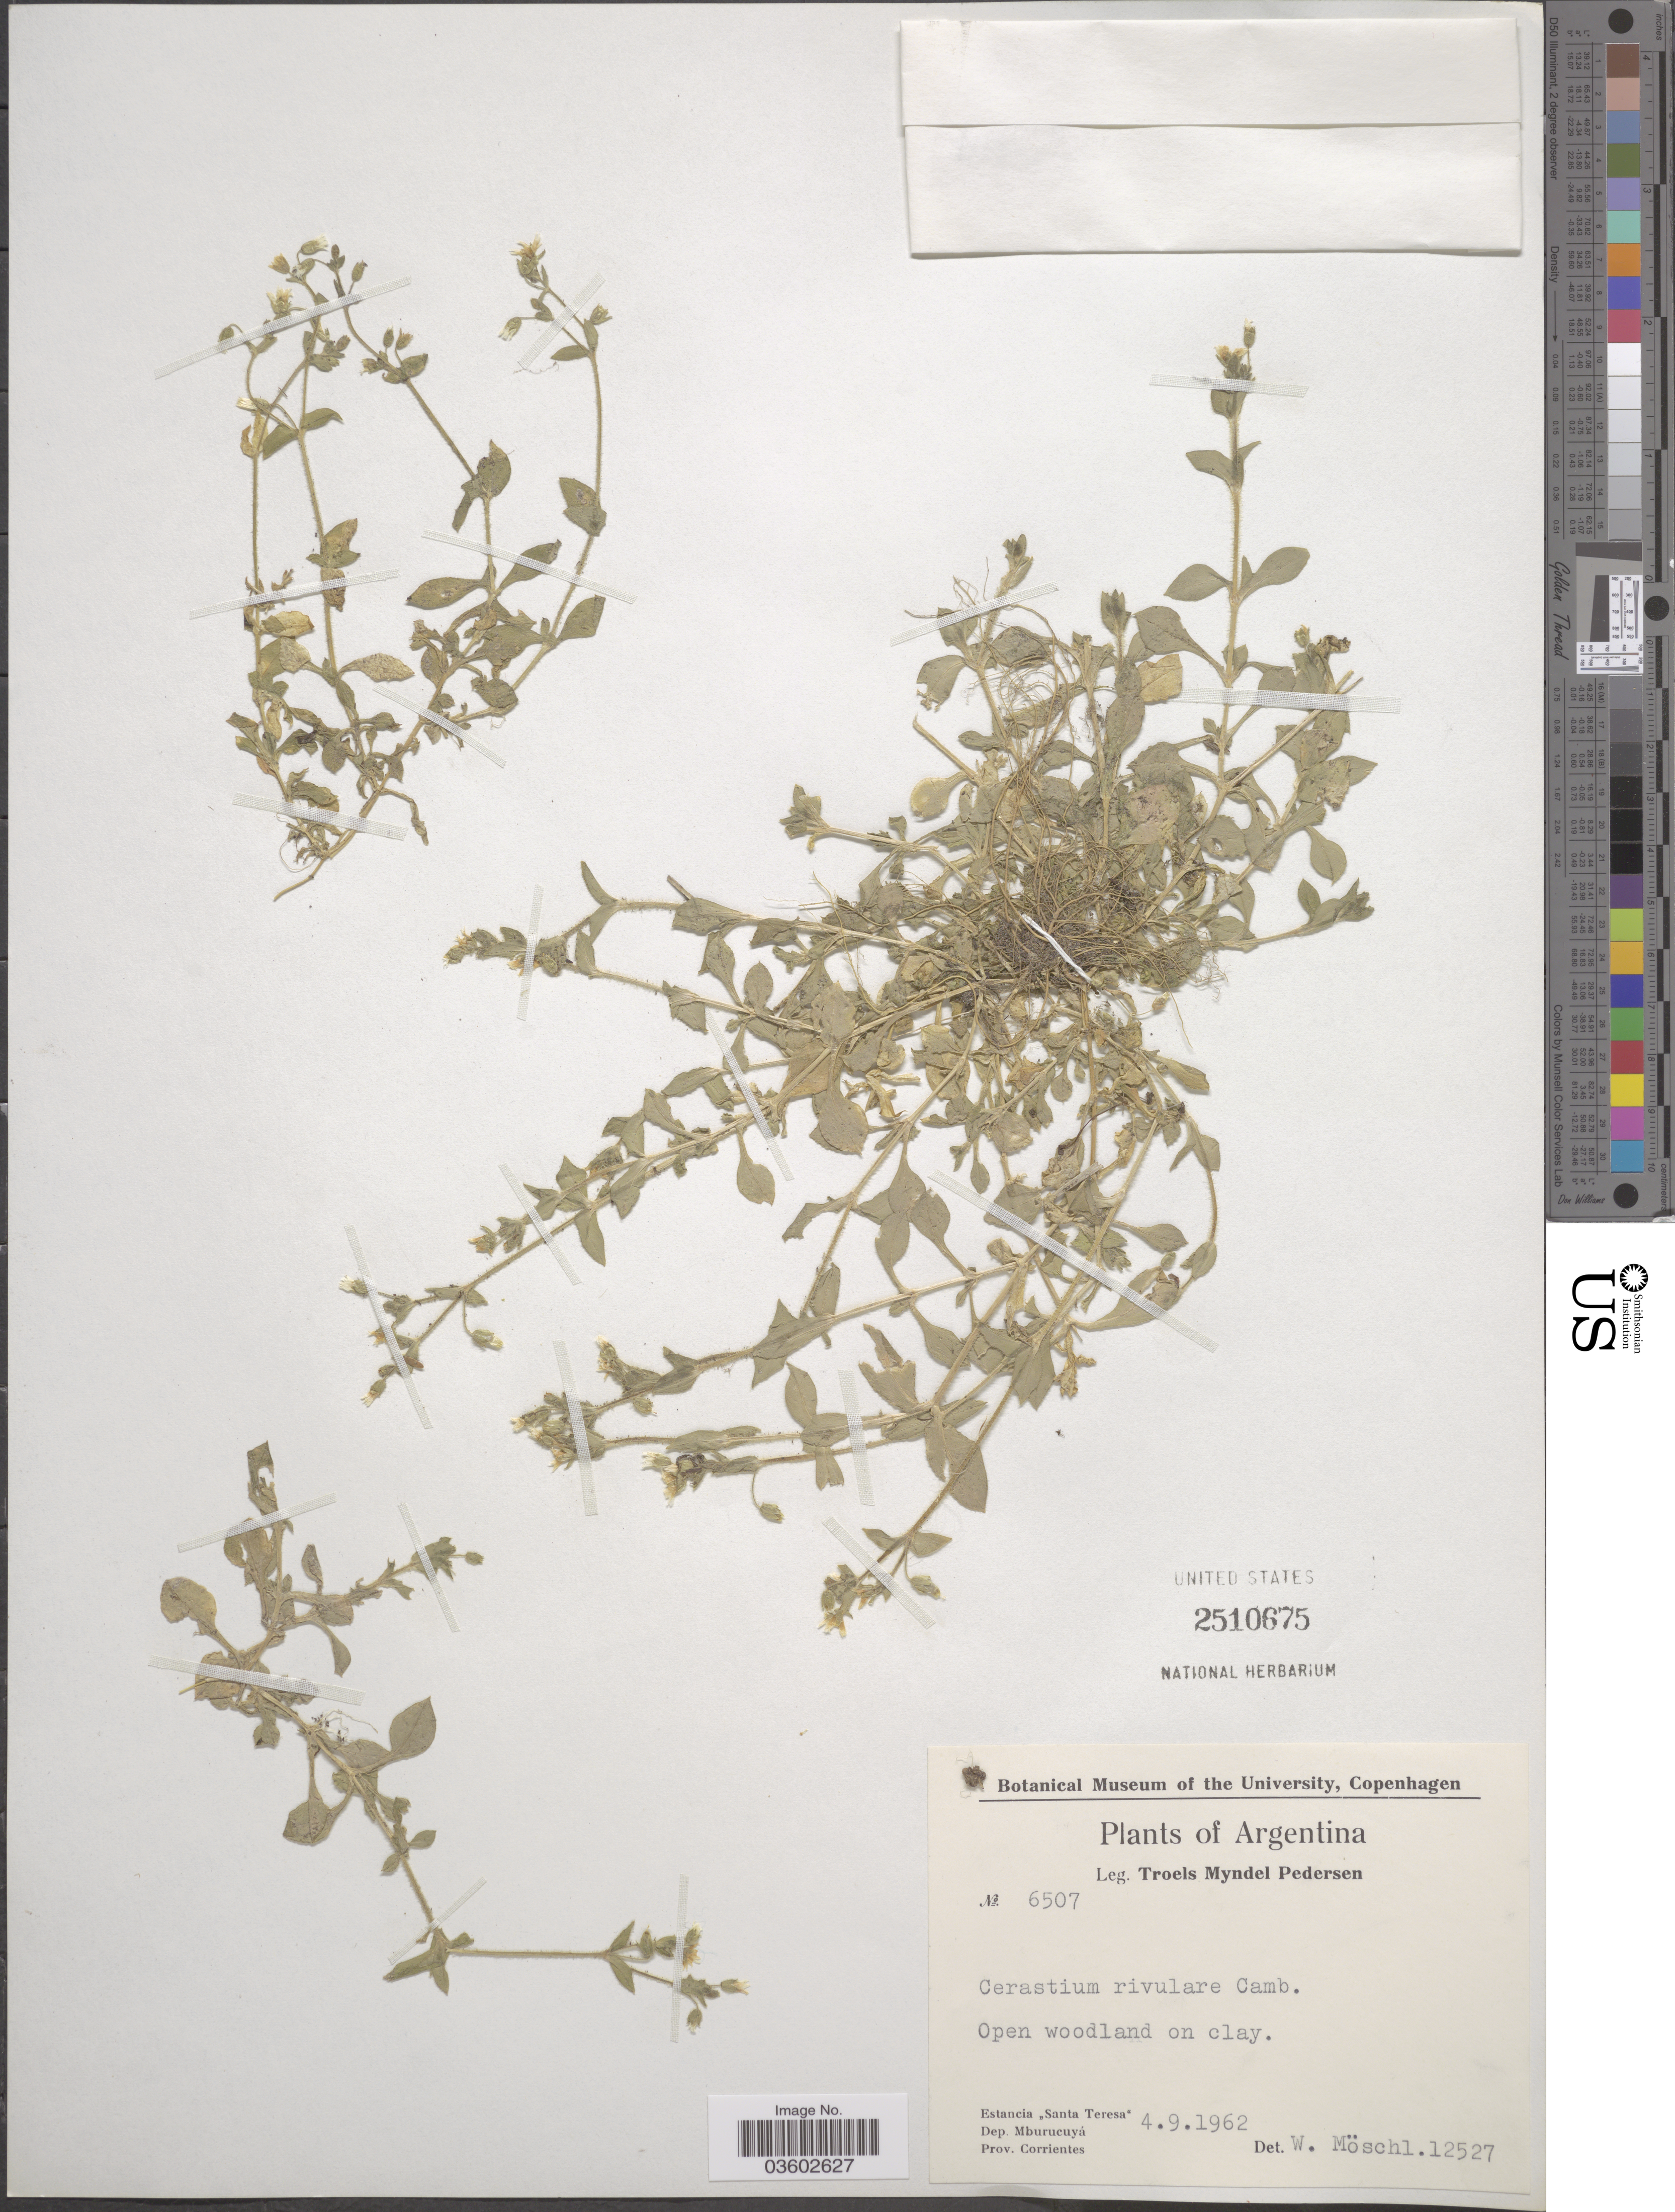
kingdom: Plantae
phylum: Tracheophyta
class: Magnoliopsida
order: Caryophyllales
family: Caryophyllaceae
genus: Cerastium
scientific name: Cerastium rivulare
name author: Cambess.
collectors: T. Pederson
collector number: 6507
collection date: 1962-09-04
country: Argentina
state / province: Corrientes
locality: Estancia "Santa Teresa", Dep. Mburucuyá.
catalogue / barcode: US 2510675